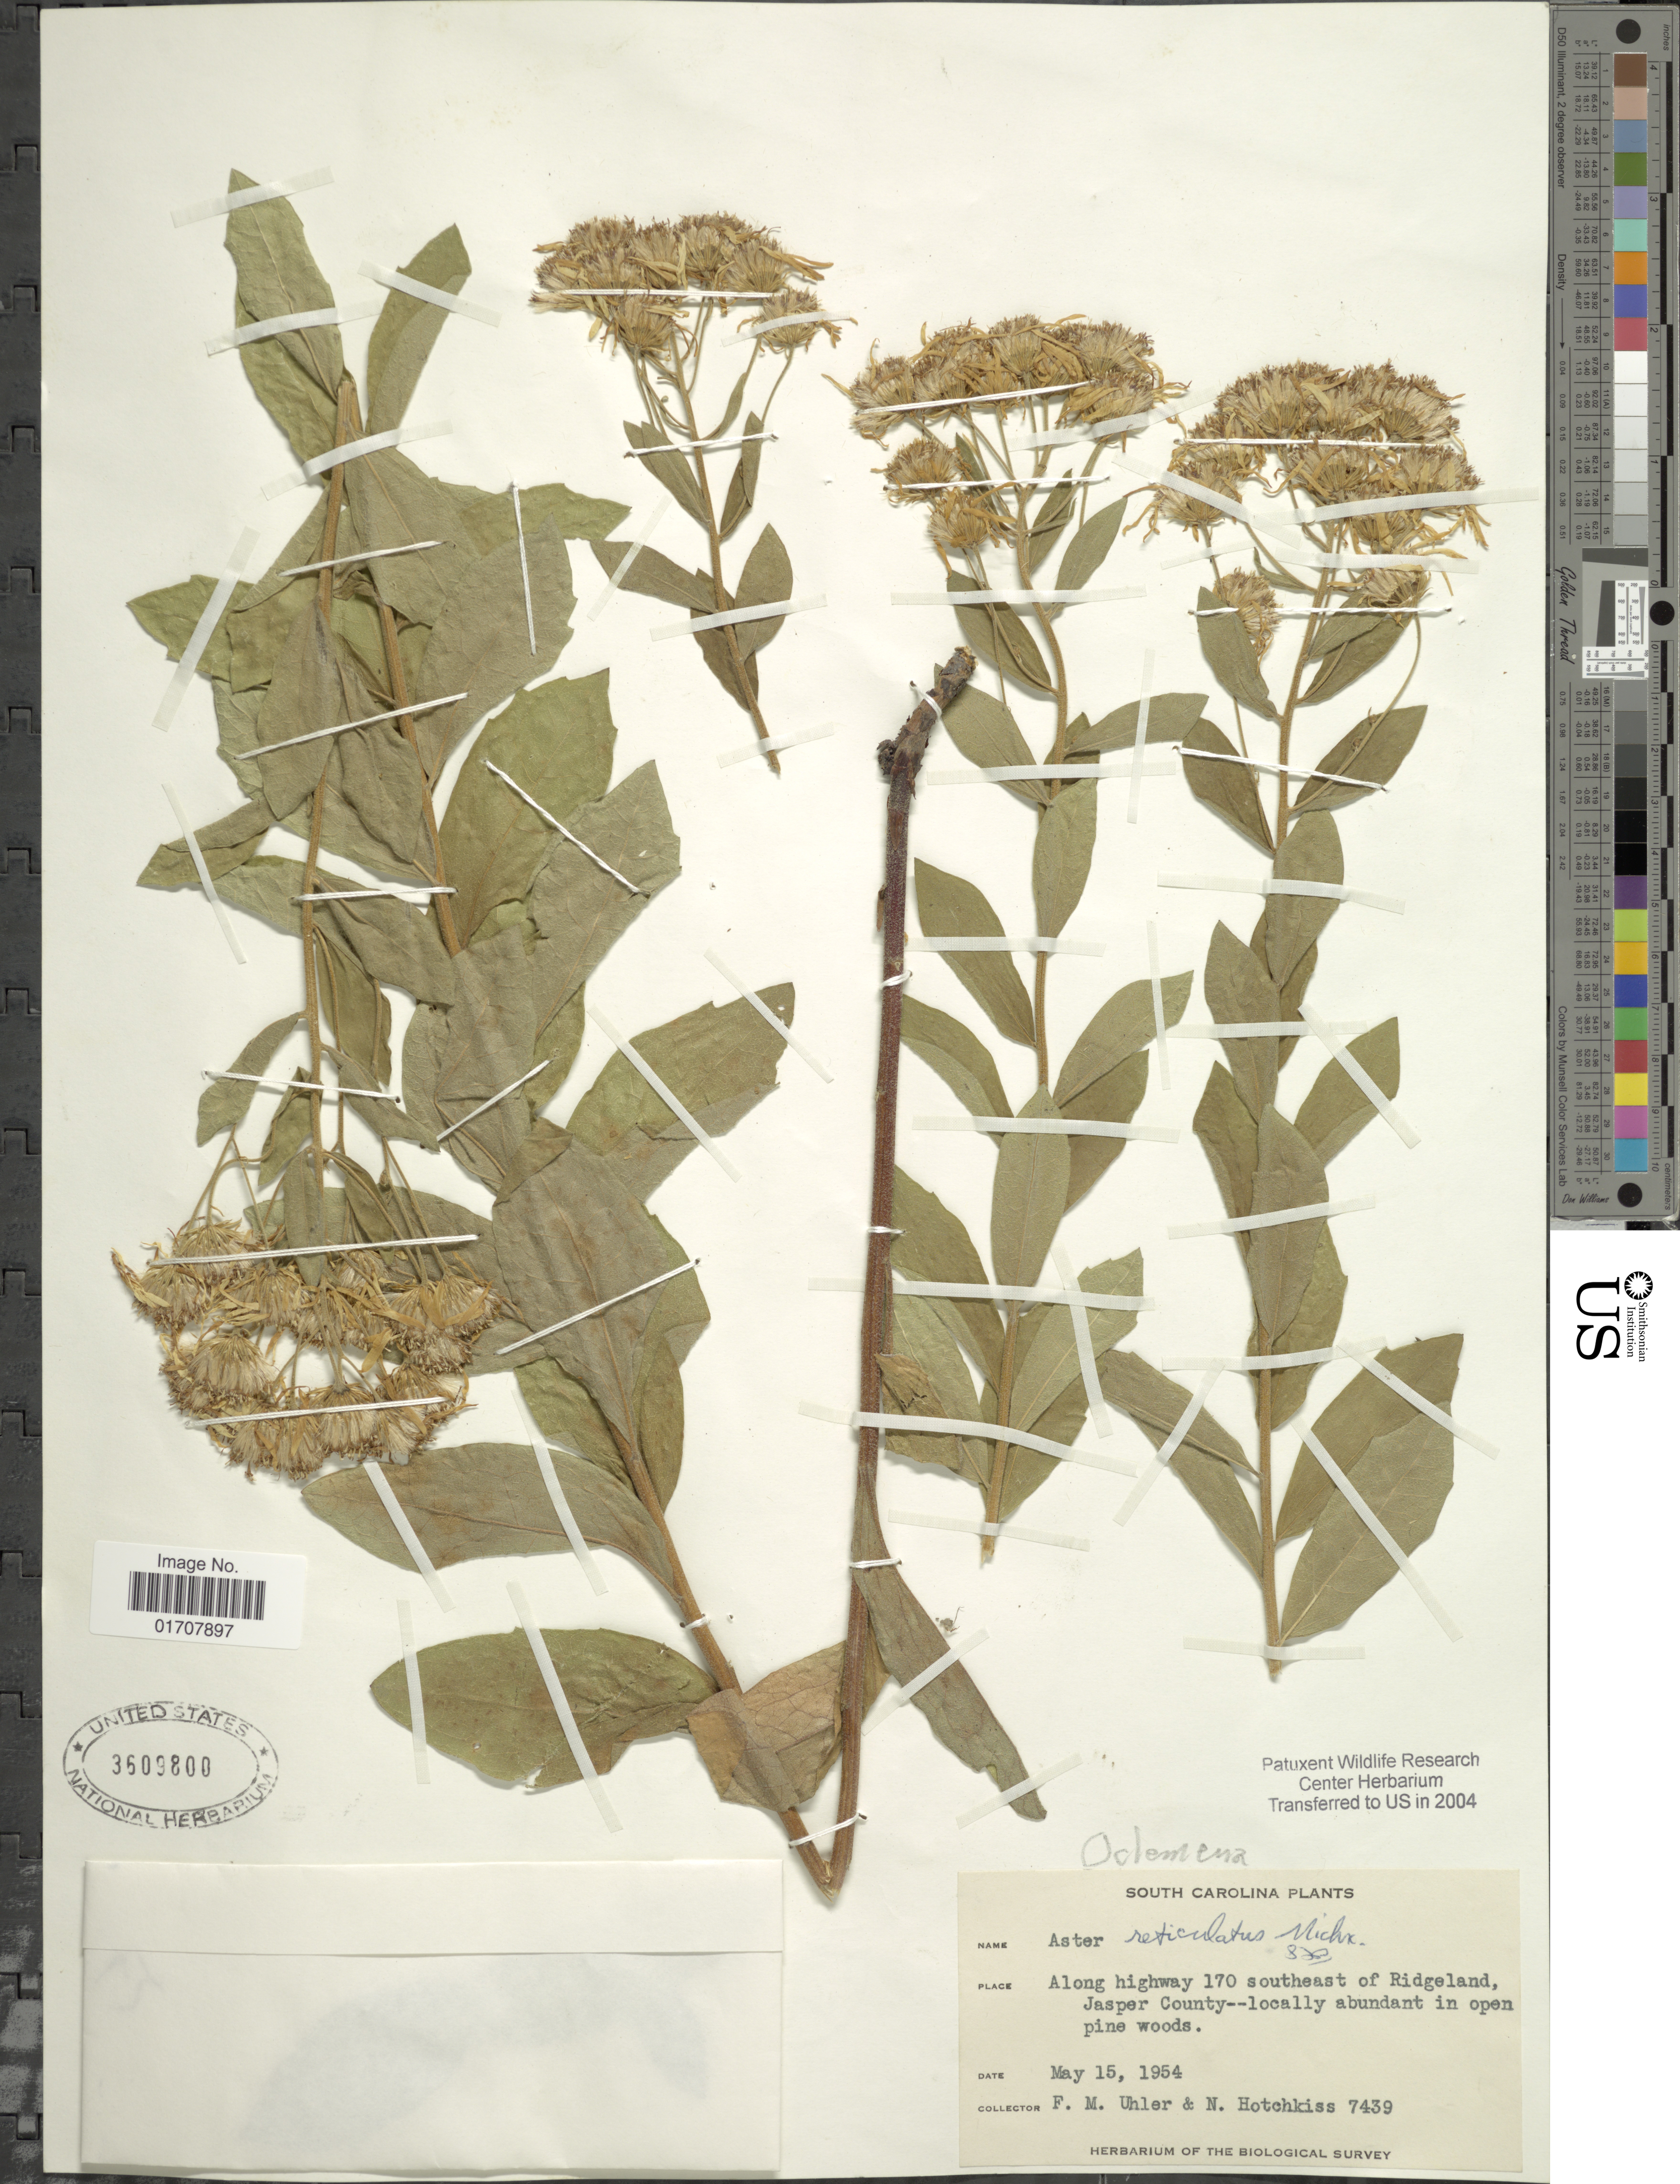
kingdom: Plantae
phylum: Tracheophyta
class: Magnoliopsida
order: Asterales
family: Asteraceae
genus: Oclemena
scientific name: Oclemena reticulata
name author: (Pursh) G.L. Nesom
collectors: F. M. Uhler & N. Hotchkiss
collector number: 7439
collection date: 1954-05-15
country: United States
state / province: South Carolina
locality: Along highway 170 southeast of Ridgeland, Jasper County-- locally abundant in open pine woods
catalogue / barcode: US 3509800